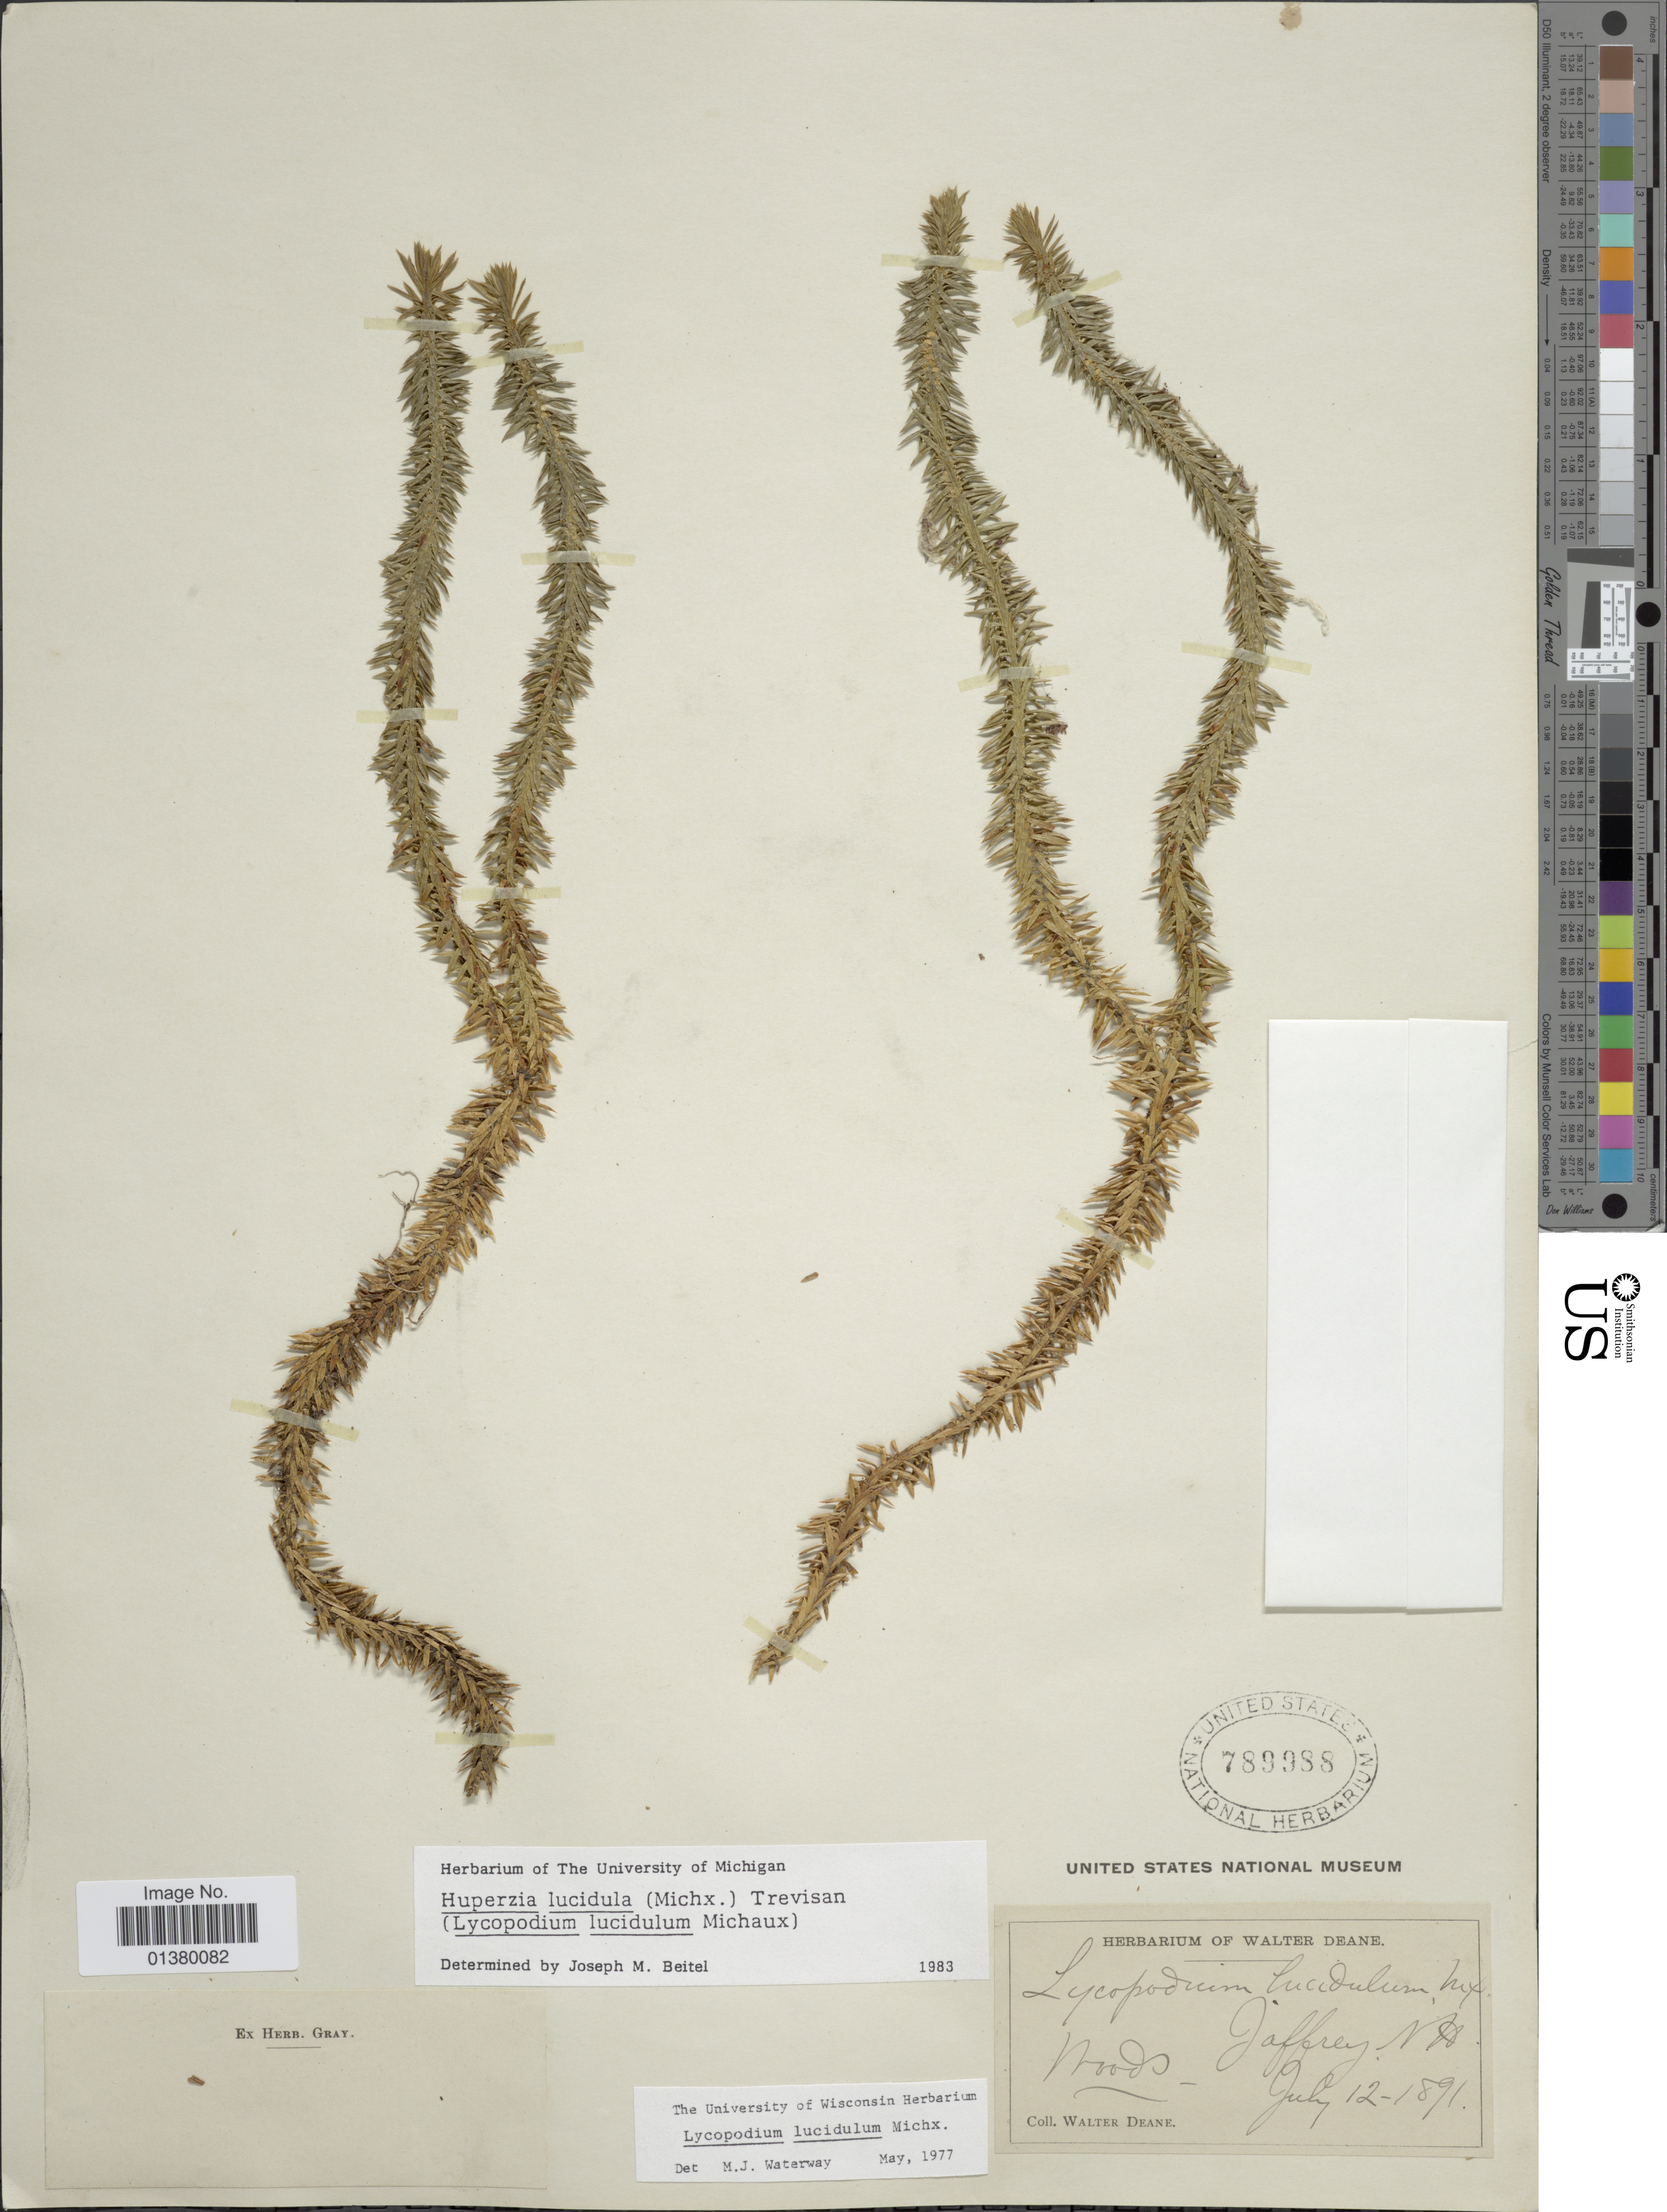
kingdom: Plantae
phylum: Tracheophyta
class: Lycopodiopsida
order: Lycopodiales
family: Lycopodiaceae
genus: Huperzia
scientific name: Huperzia lucidula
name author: (Michx.) Trevis.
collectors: W. Deane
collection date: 1891-07-12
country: United States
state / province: New Hampshire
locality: Woods, Jaffrey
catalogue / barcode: US 789988